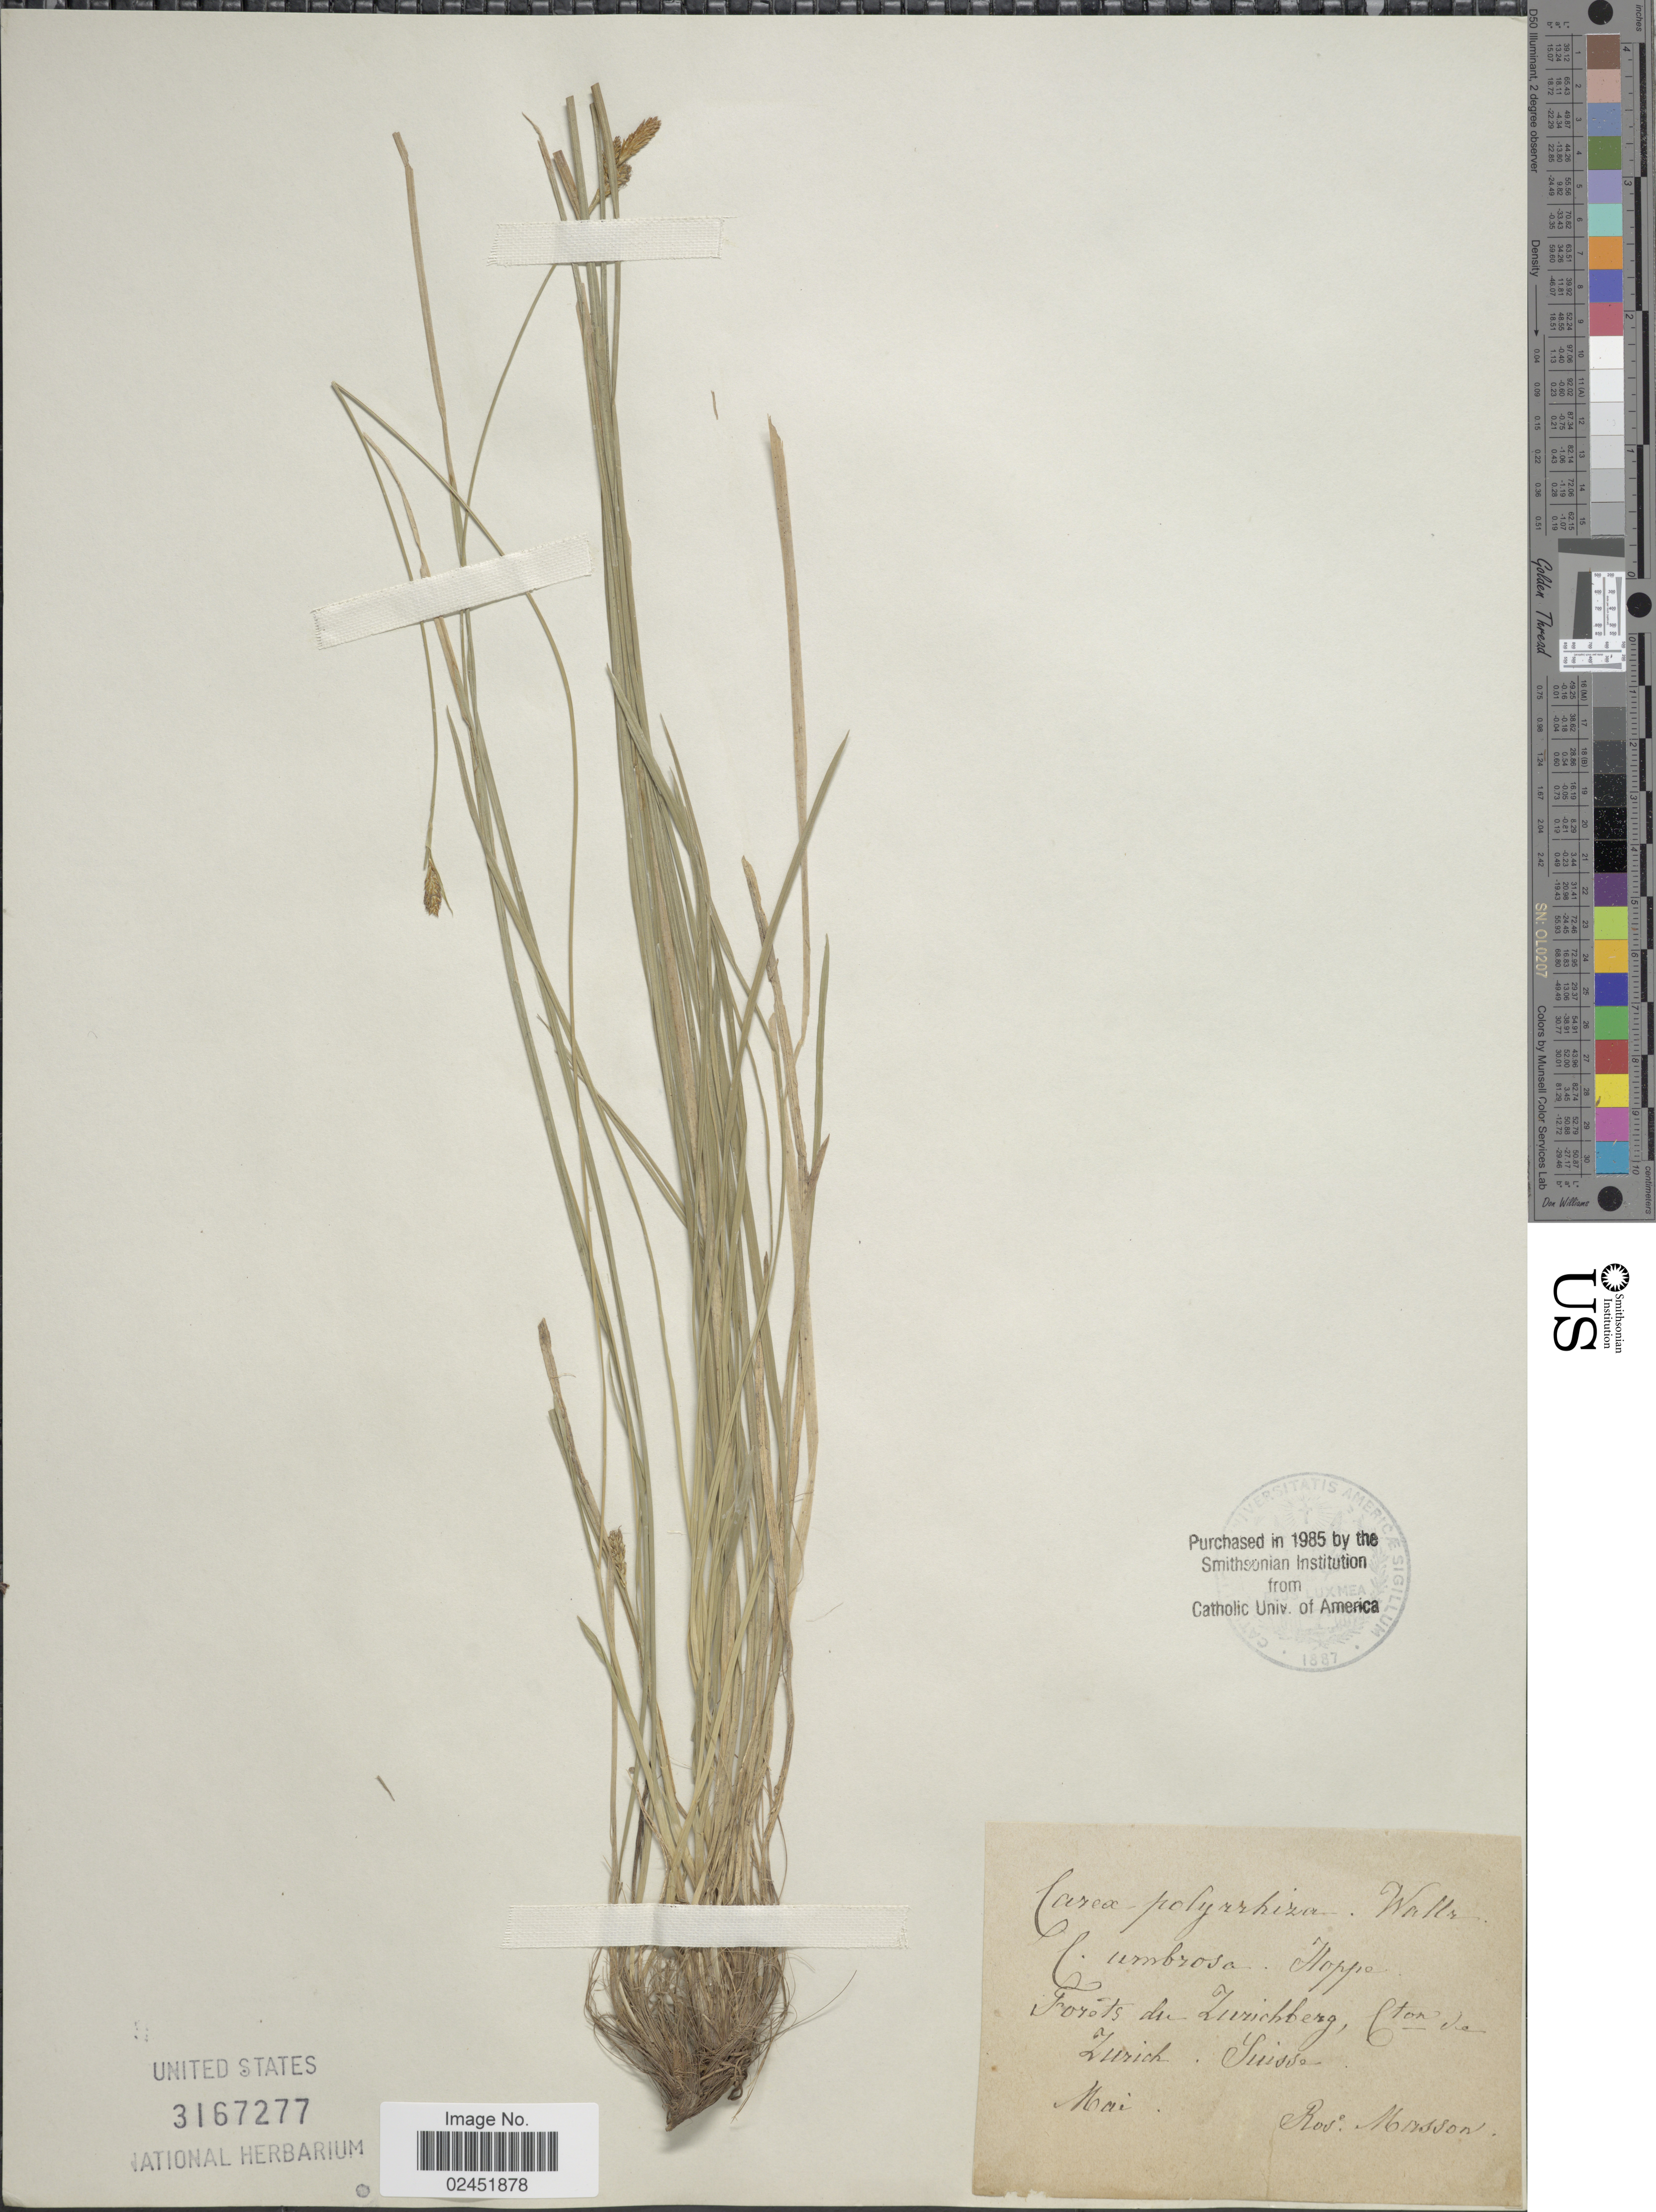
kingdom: Plantae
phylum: Tracheophyta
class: Liliopsida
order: Poales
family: Cyperaceae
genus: Carex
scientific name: Carex umbrosa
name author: Host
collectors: -. Masson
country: Switzerland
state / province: Zurich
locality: Forets de Zurichberg, Cton da Zurich. Suisse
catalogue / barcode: US 3167277